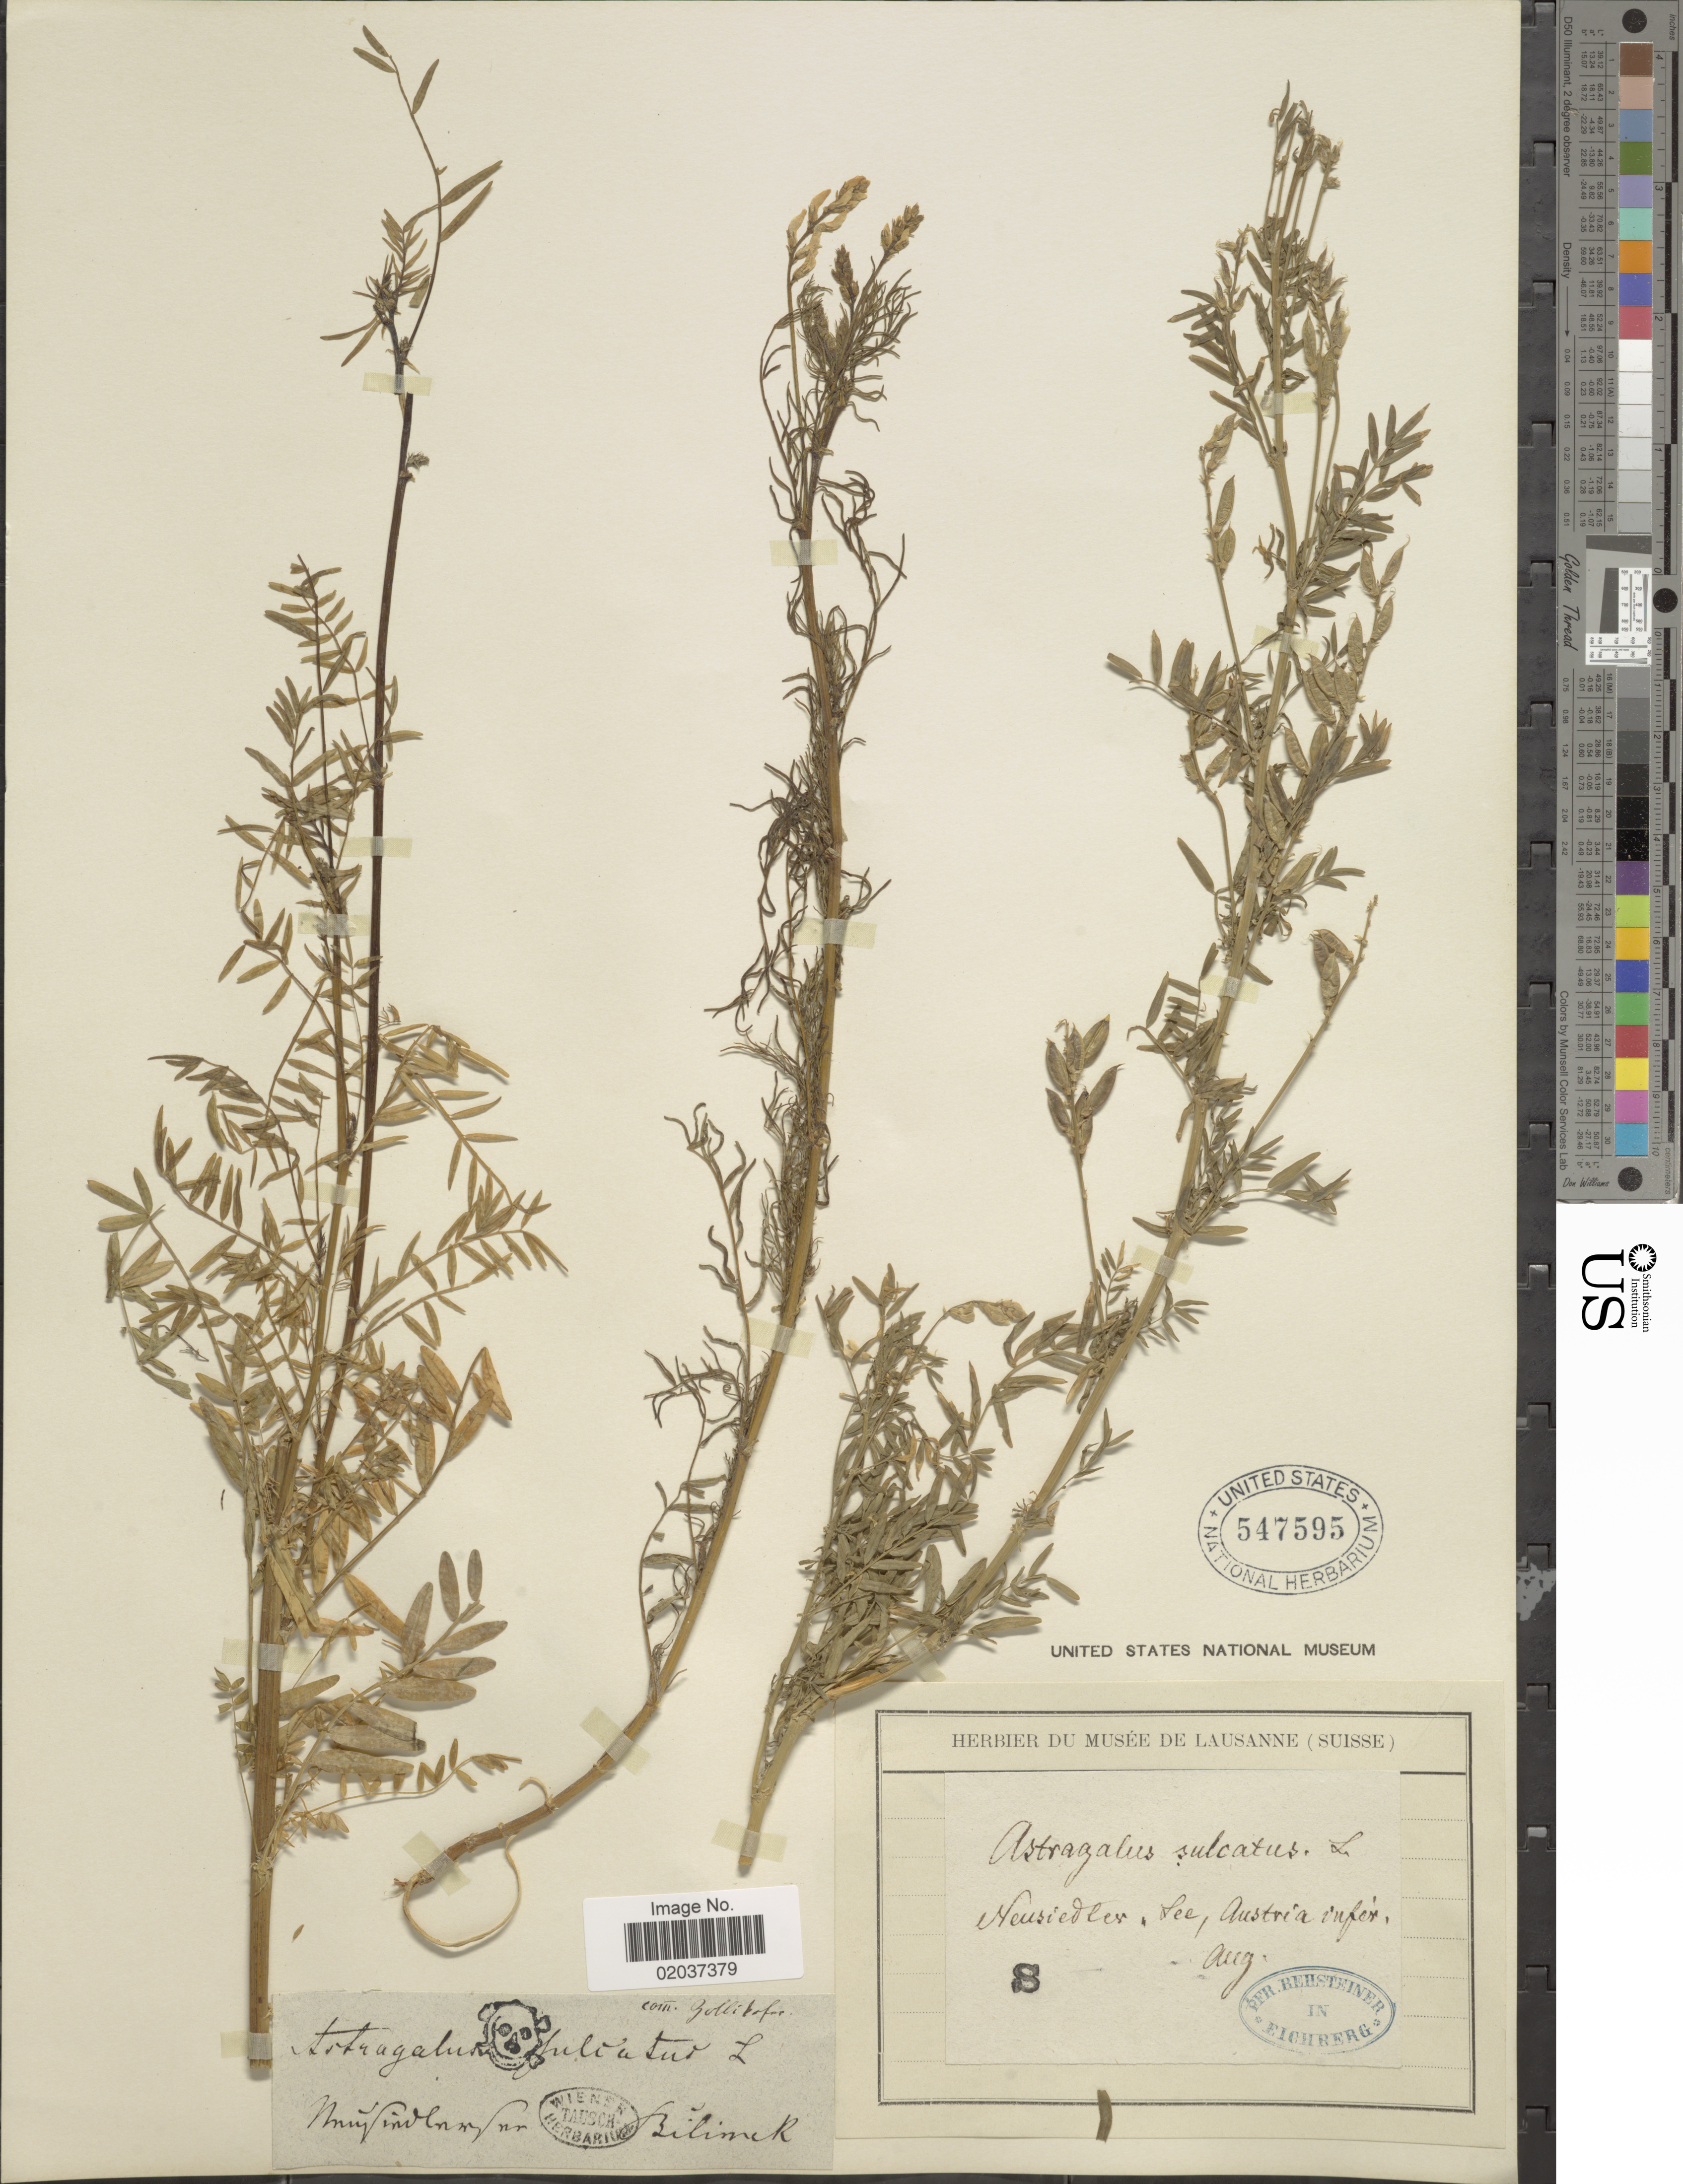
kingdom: Plantae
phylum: Tracheophyta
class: Magnoliopsida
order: Fabales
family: Fabaceae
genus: Astragalus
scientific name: Astragalus sulcatus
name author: L.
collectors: Rehsteiner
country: Austria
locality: Neusiedler, lee, Austria infer.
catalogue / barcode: US 547595